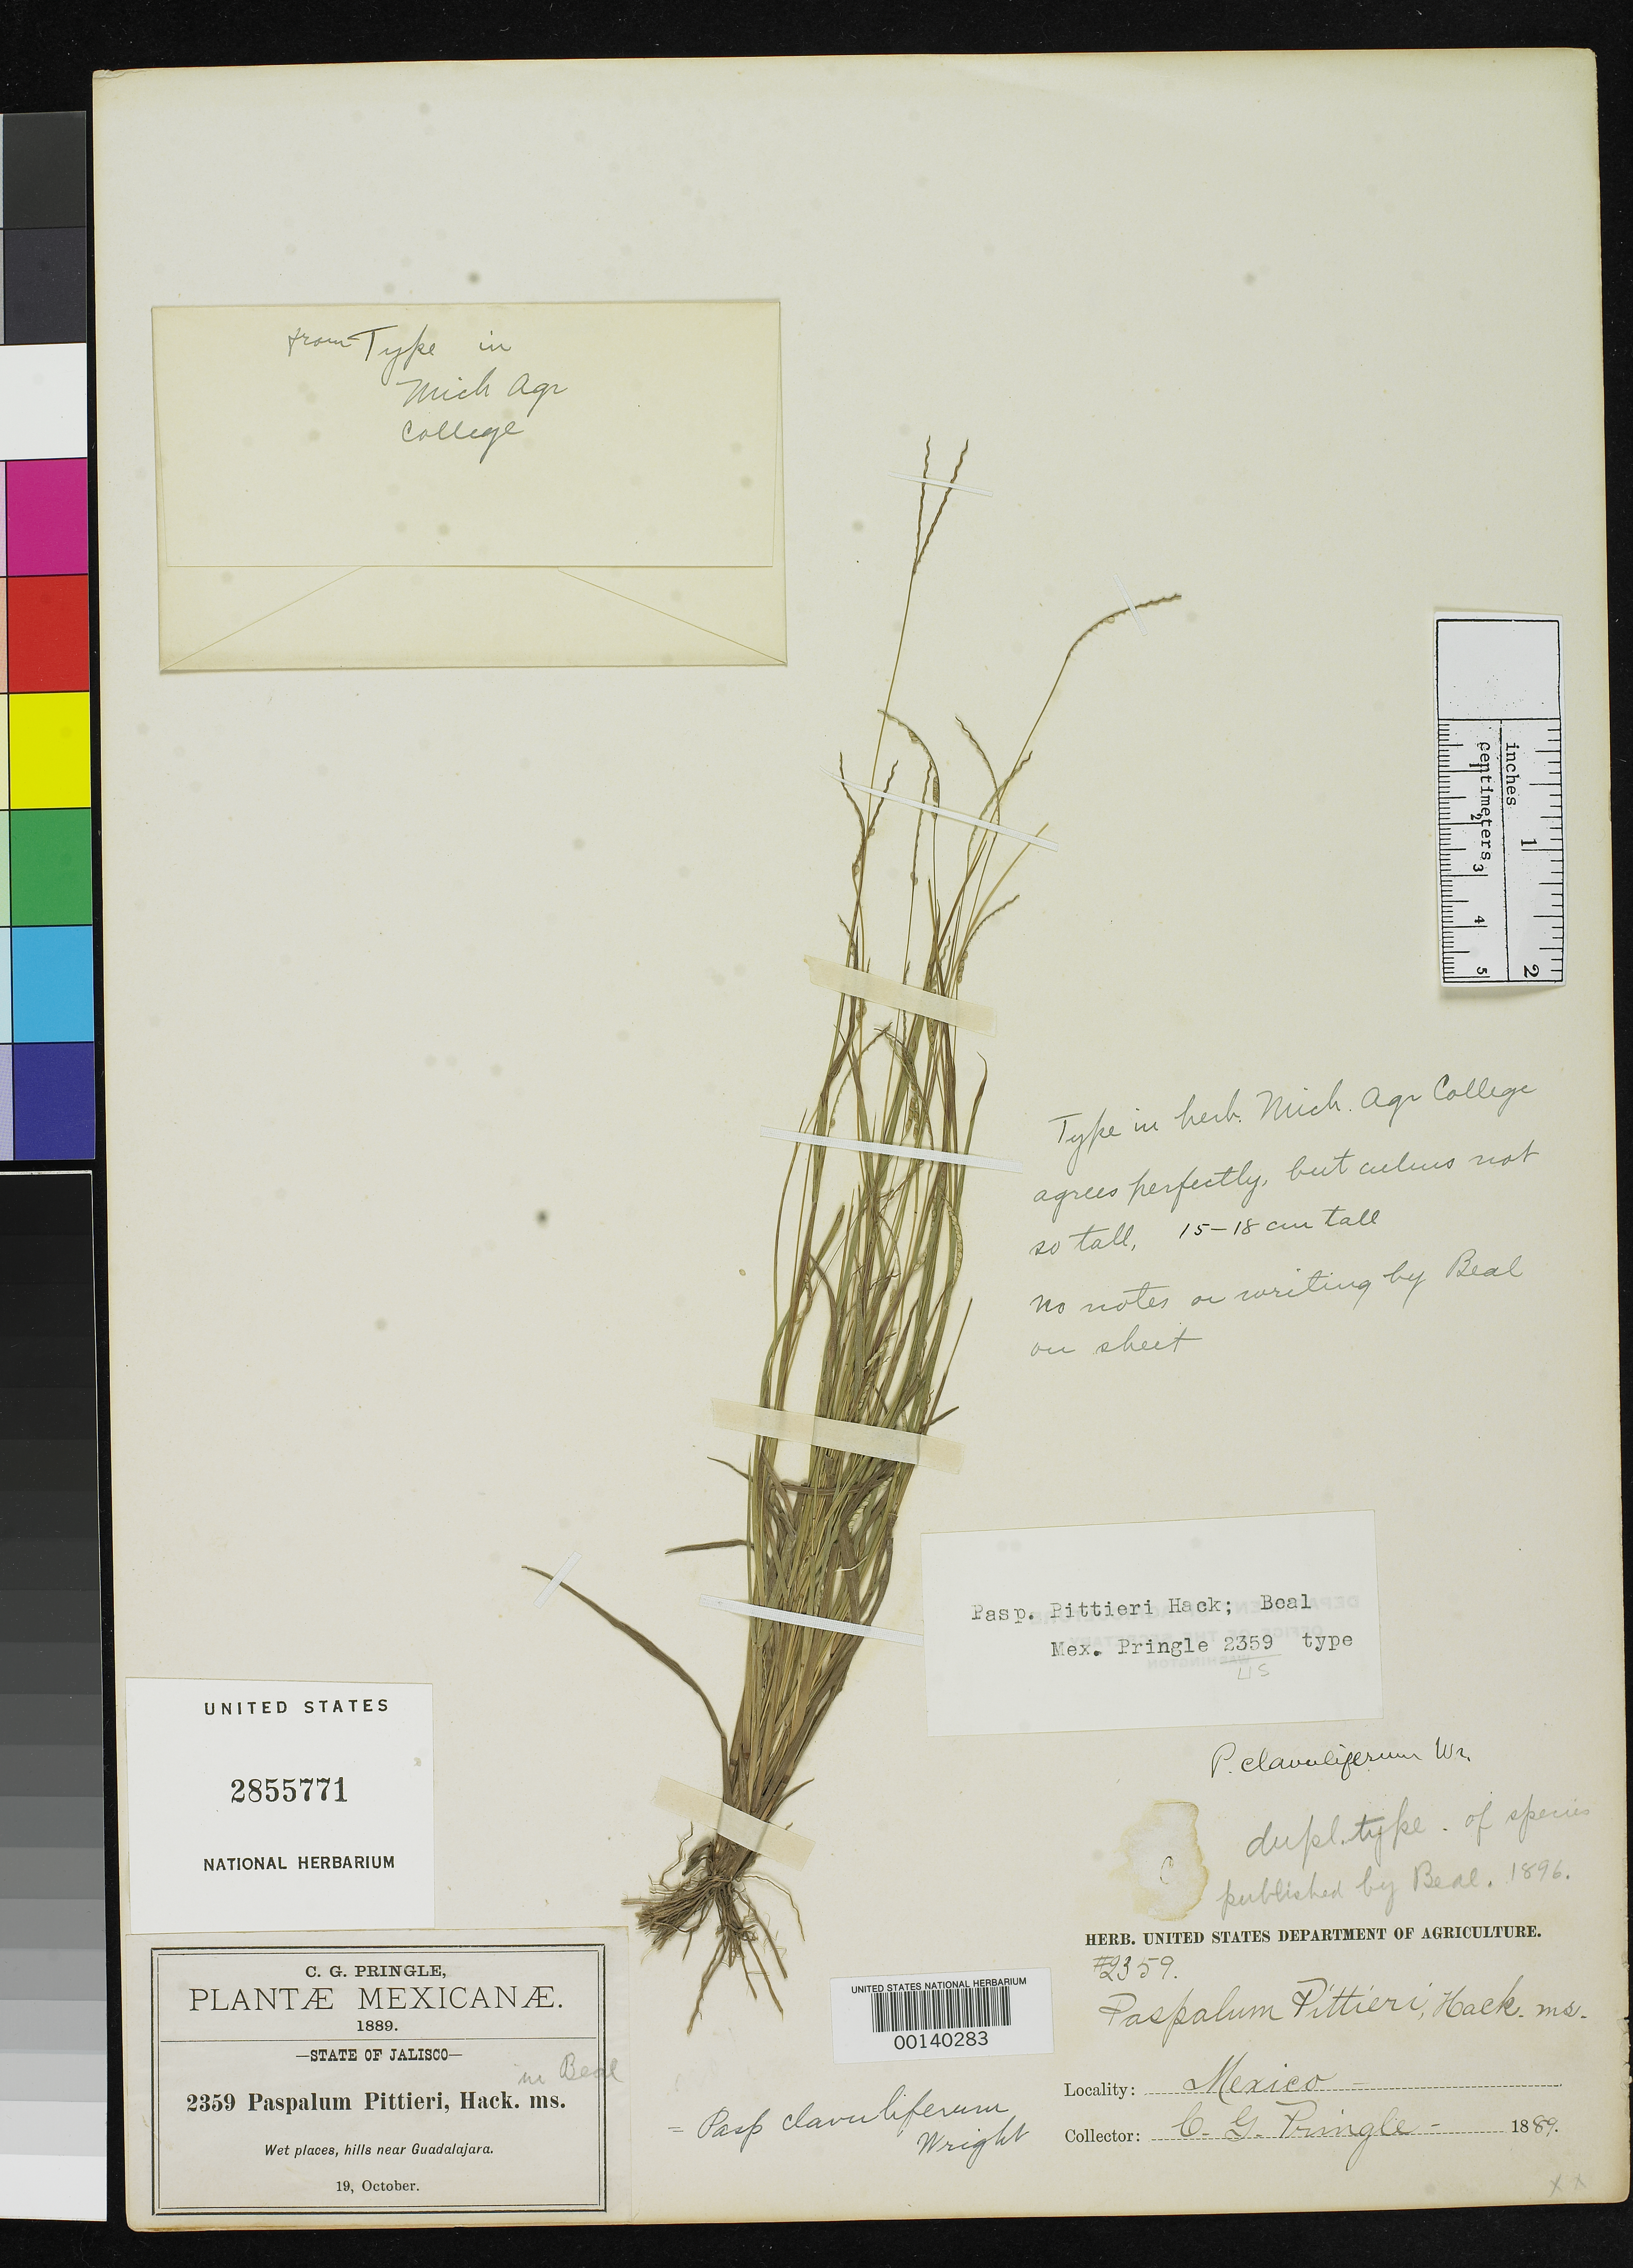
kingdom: Plantae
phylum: Tracheophyta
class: Liliopsida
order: Poales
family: Poaceae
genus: Paspalum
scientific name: Paspalum pittieri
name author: Hack. ex W.J. Beal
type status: Isotype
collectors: C. G. Pringle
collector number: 2359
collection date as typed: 19 Oct 1889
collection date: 1889-10-19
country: Mexico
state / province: Jalisco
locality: Hills near Guadalajara.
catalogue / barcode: US 2855771